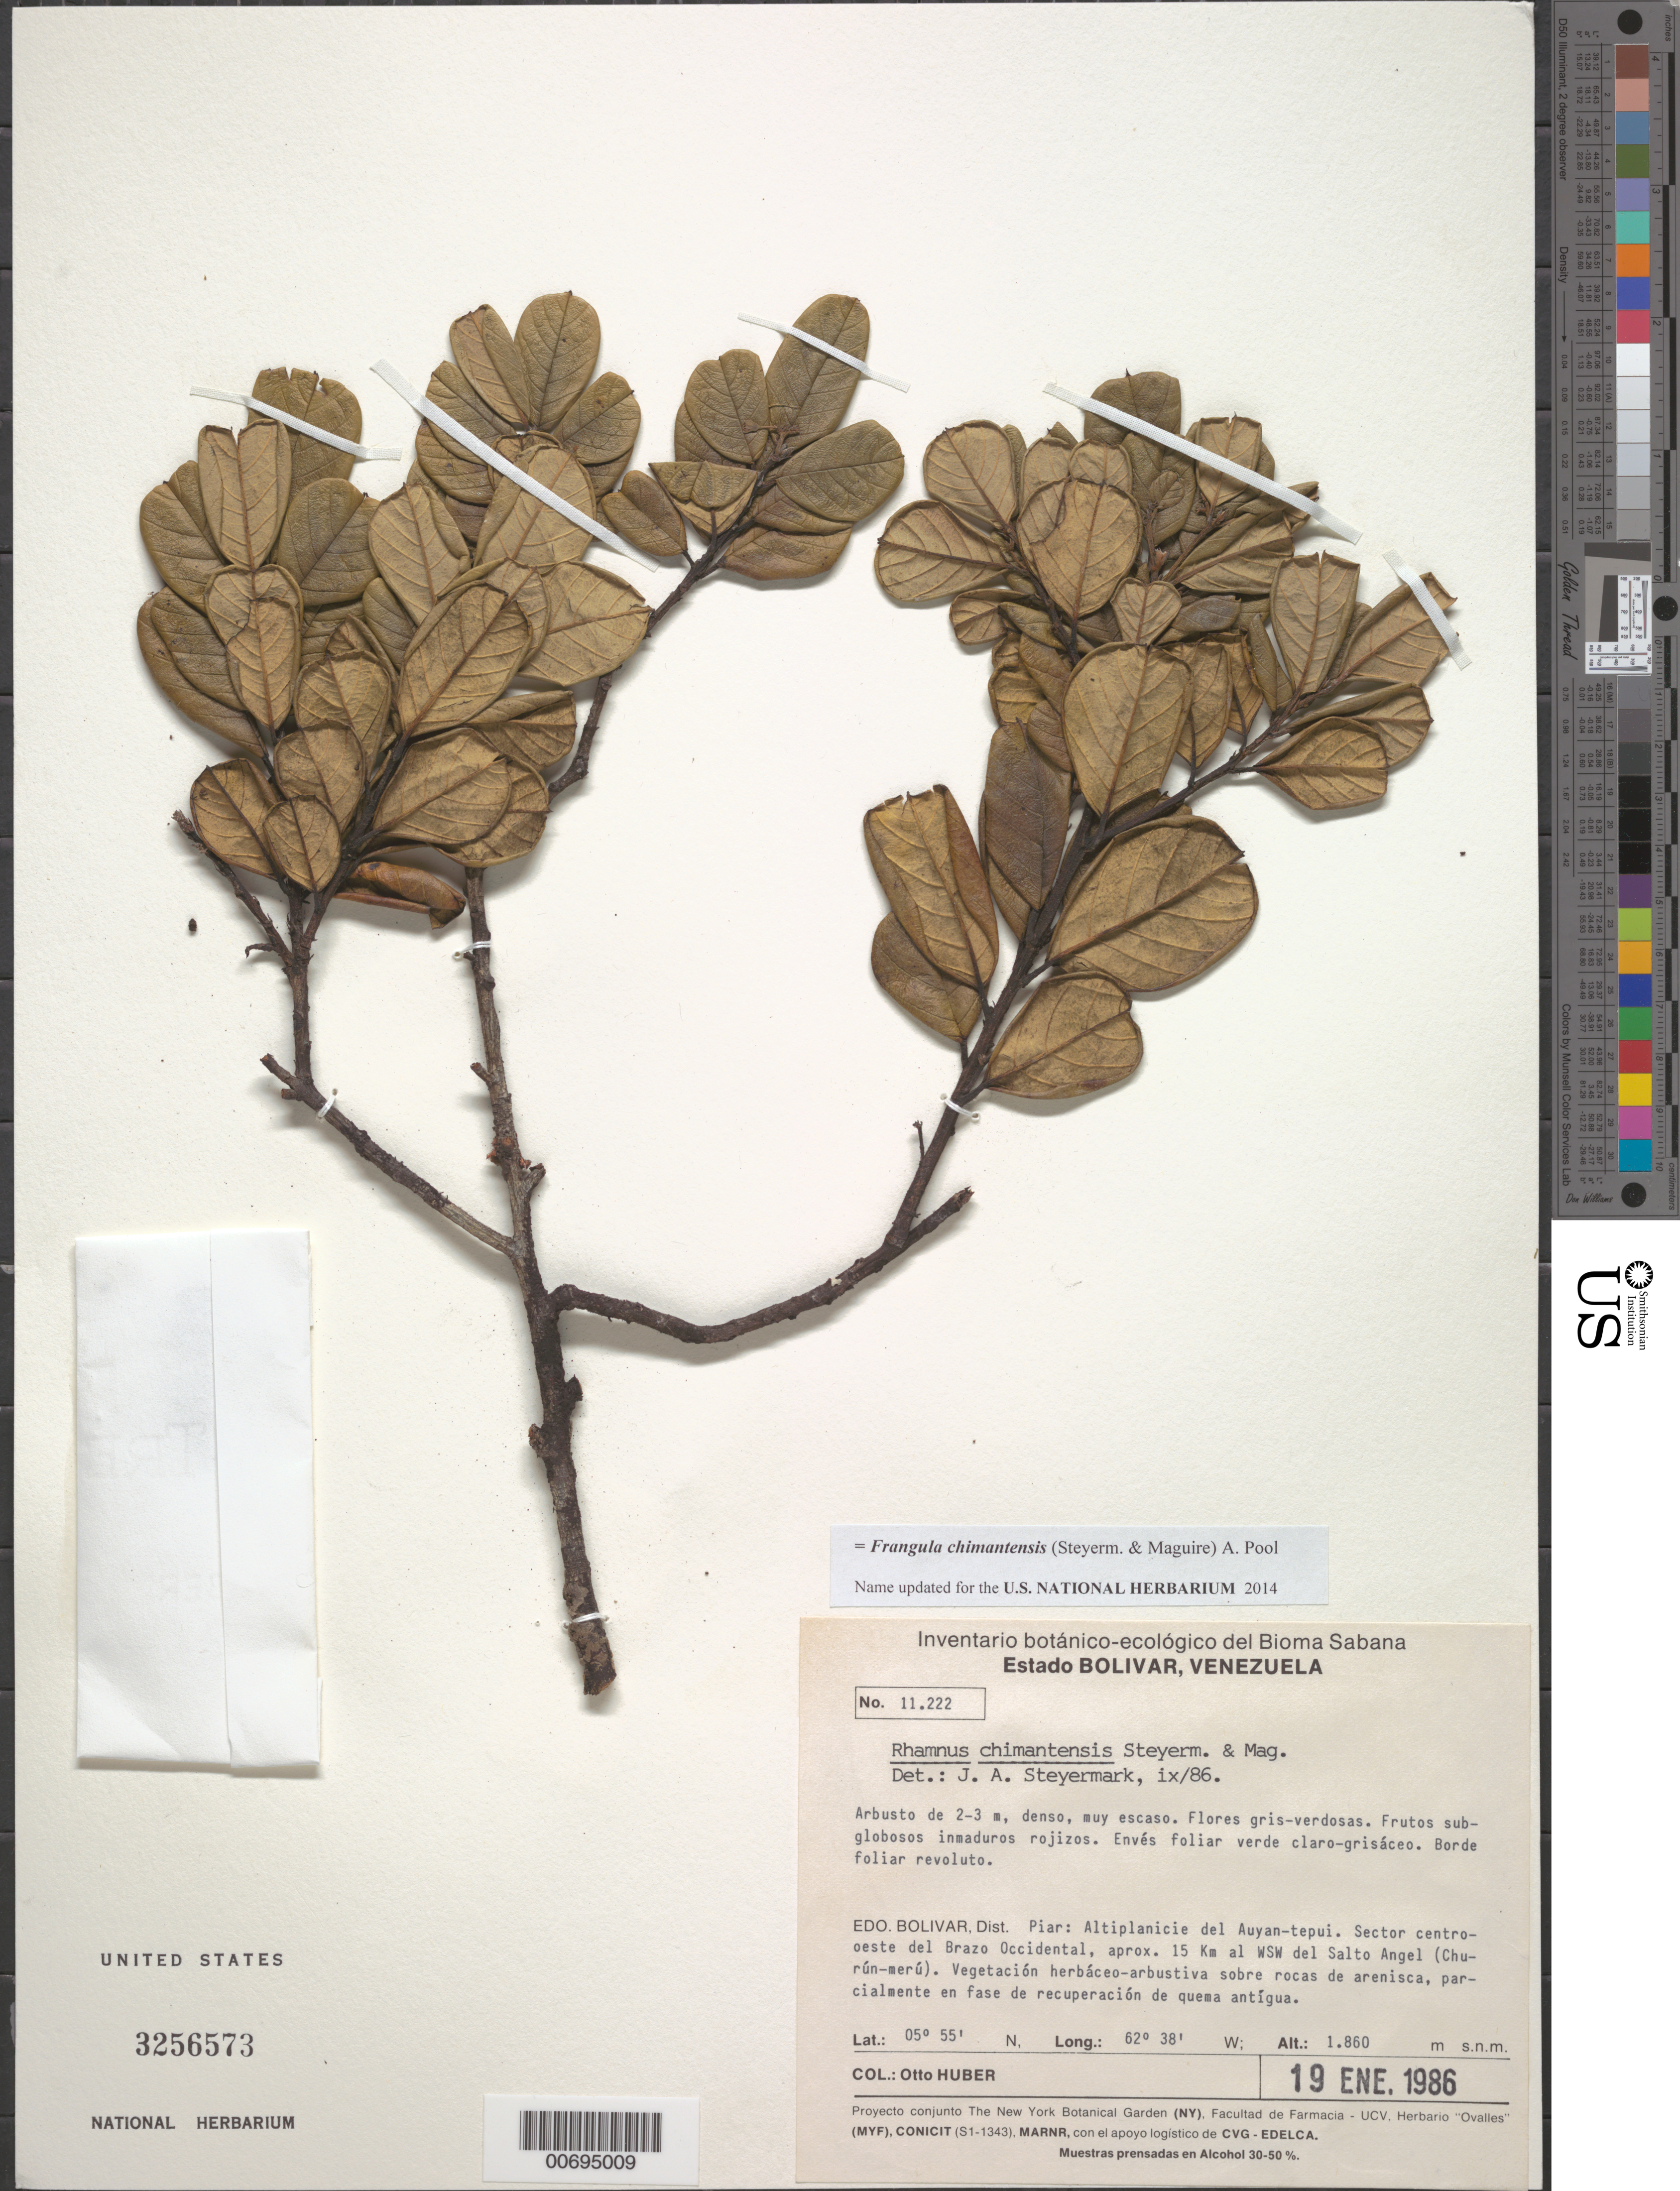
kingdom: Plantae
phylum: Tracheophyta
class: Magnoliopsida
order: Rosales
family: Rhamnaceae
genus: Frangula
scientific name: Frangula chimantensis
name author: A. Pool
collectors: O. Huber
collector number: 11222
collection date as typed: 19-Jan-86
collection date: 1986-01-19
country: Venezuela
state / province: Bolívar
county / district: Piar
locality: Auyan-tepuí, centro-oeste del Brazo Occidental, 15 km WSW Salto Angel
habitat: Veg. herbaceo arbustiva sobre rocas de arenisca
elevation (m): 1860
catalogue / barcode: US 3256573